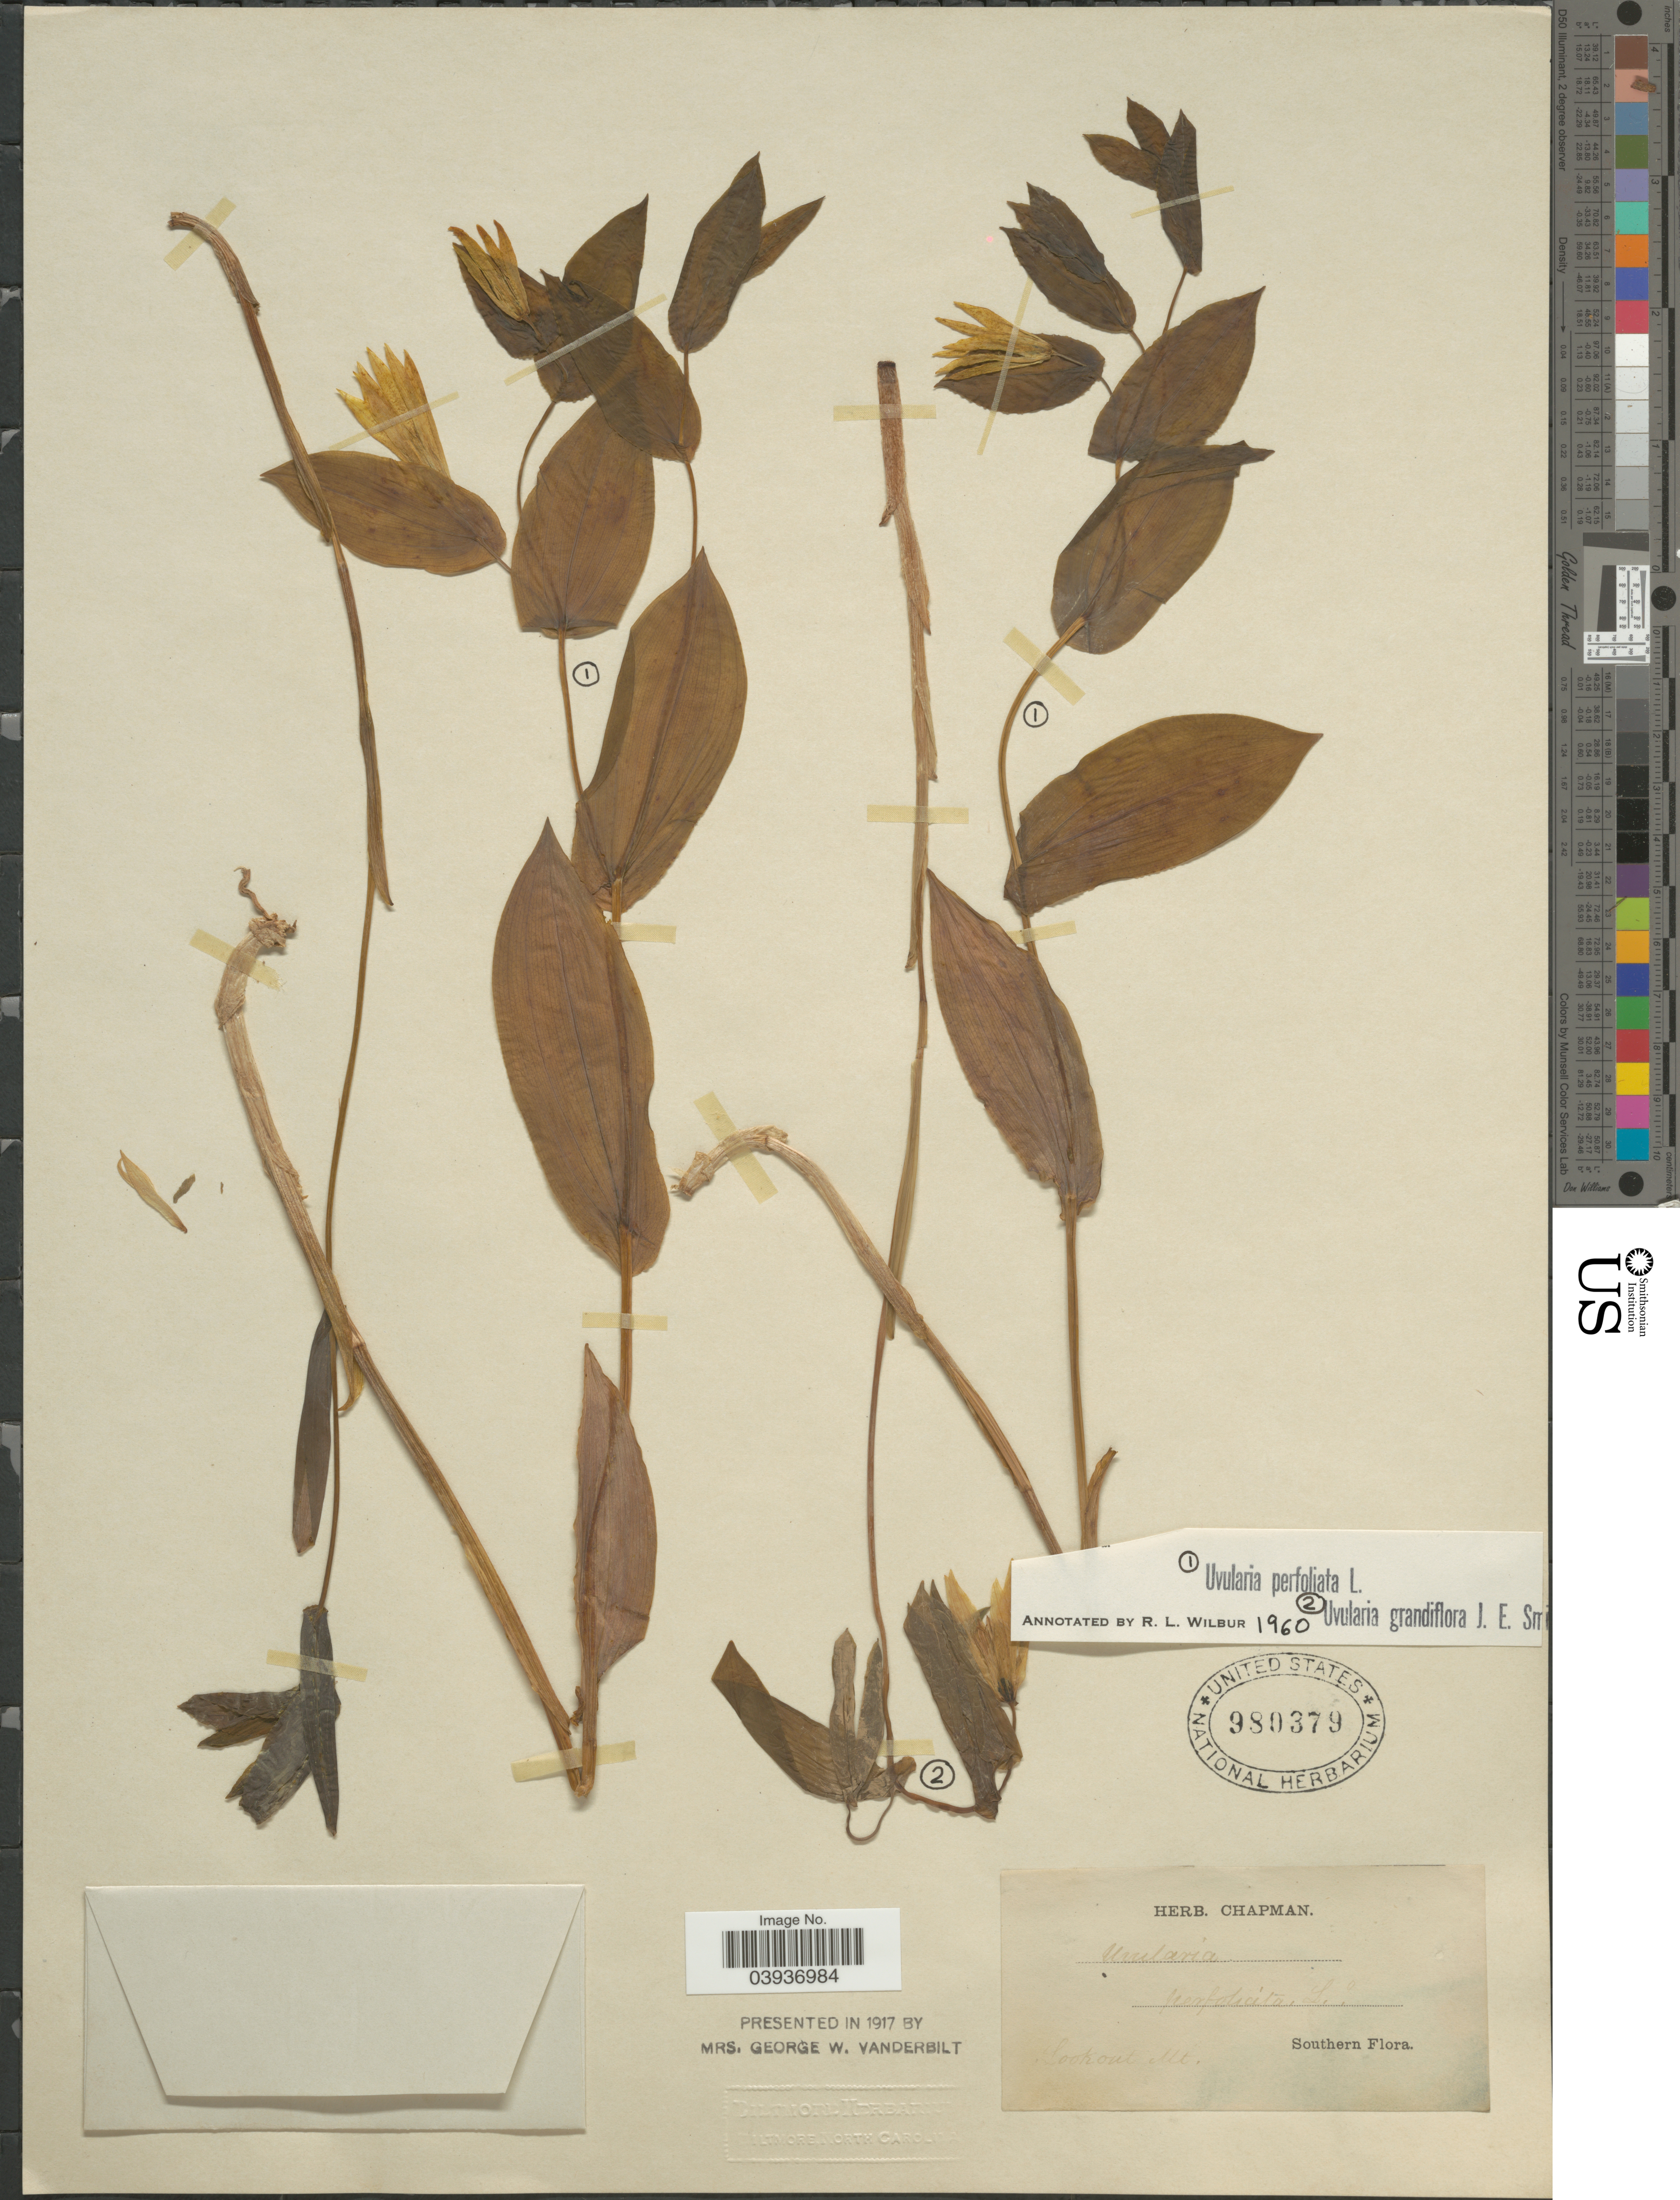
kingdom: Plantae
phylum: Tracheophyta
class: Liliopsida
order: Liliales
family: Colchicaceae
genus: Uvularia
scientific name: Uvularia perfoliata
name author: L.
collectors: ex herb. Chapman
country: United States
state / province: Georgia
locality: Lookout Mt. Southern.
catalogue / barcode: US 980379